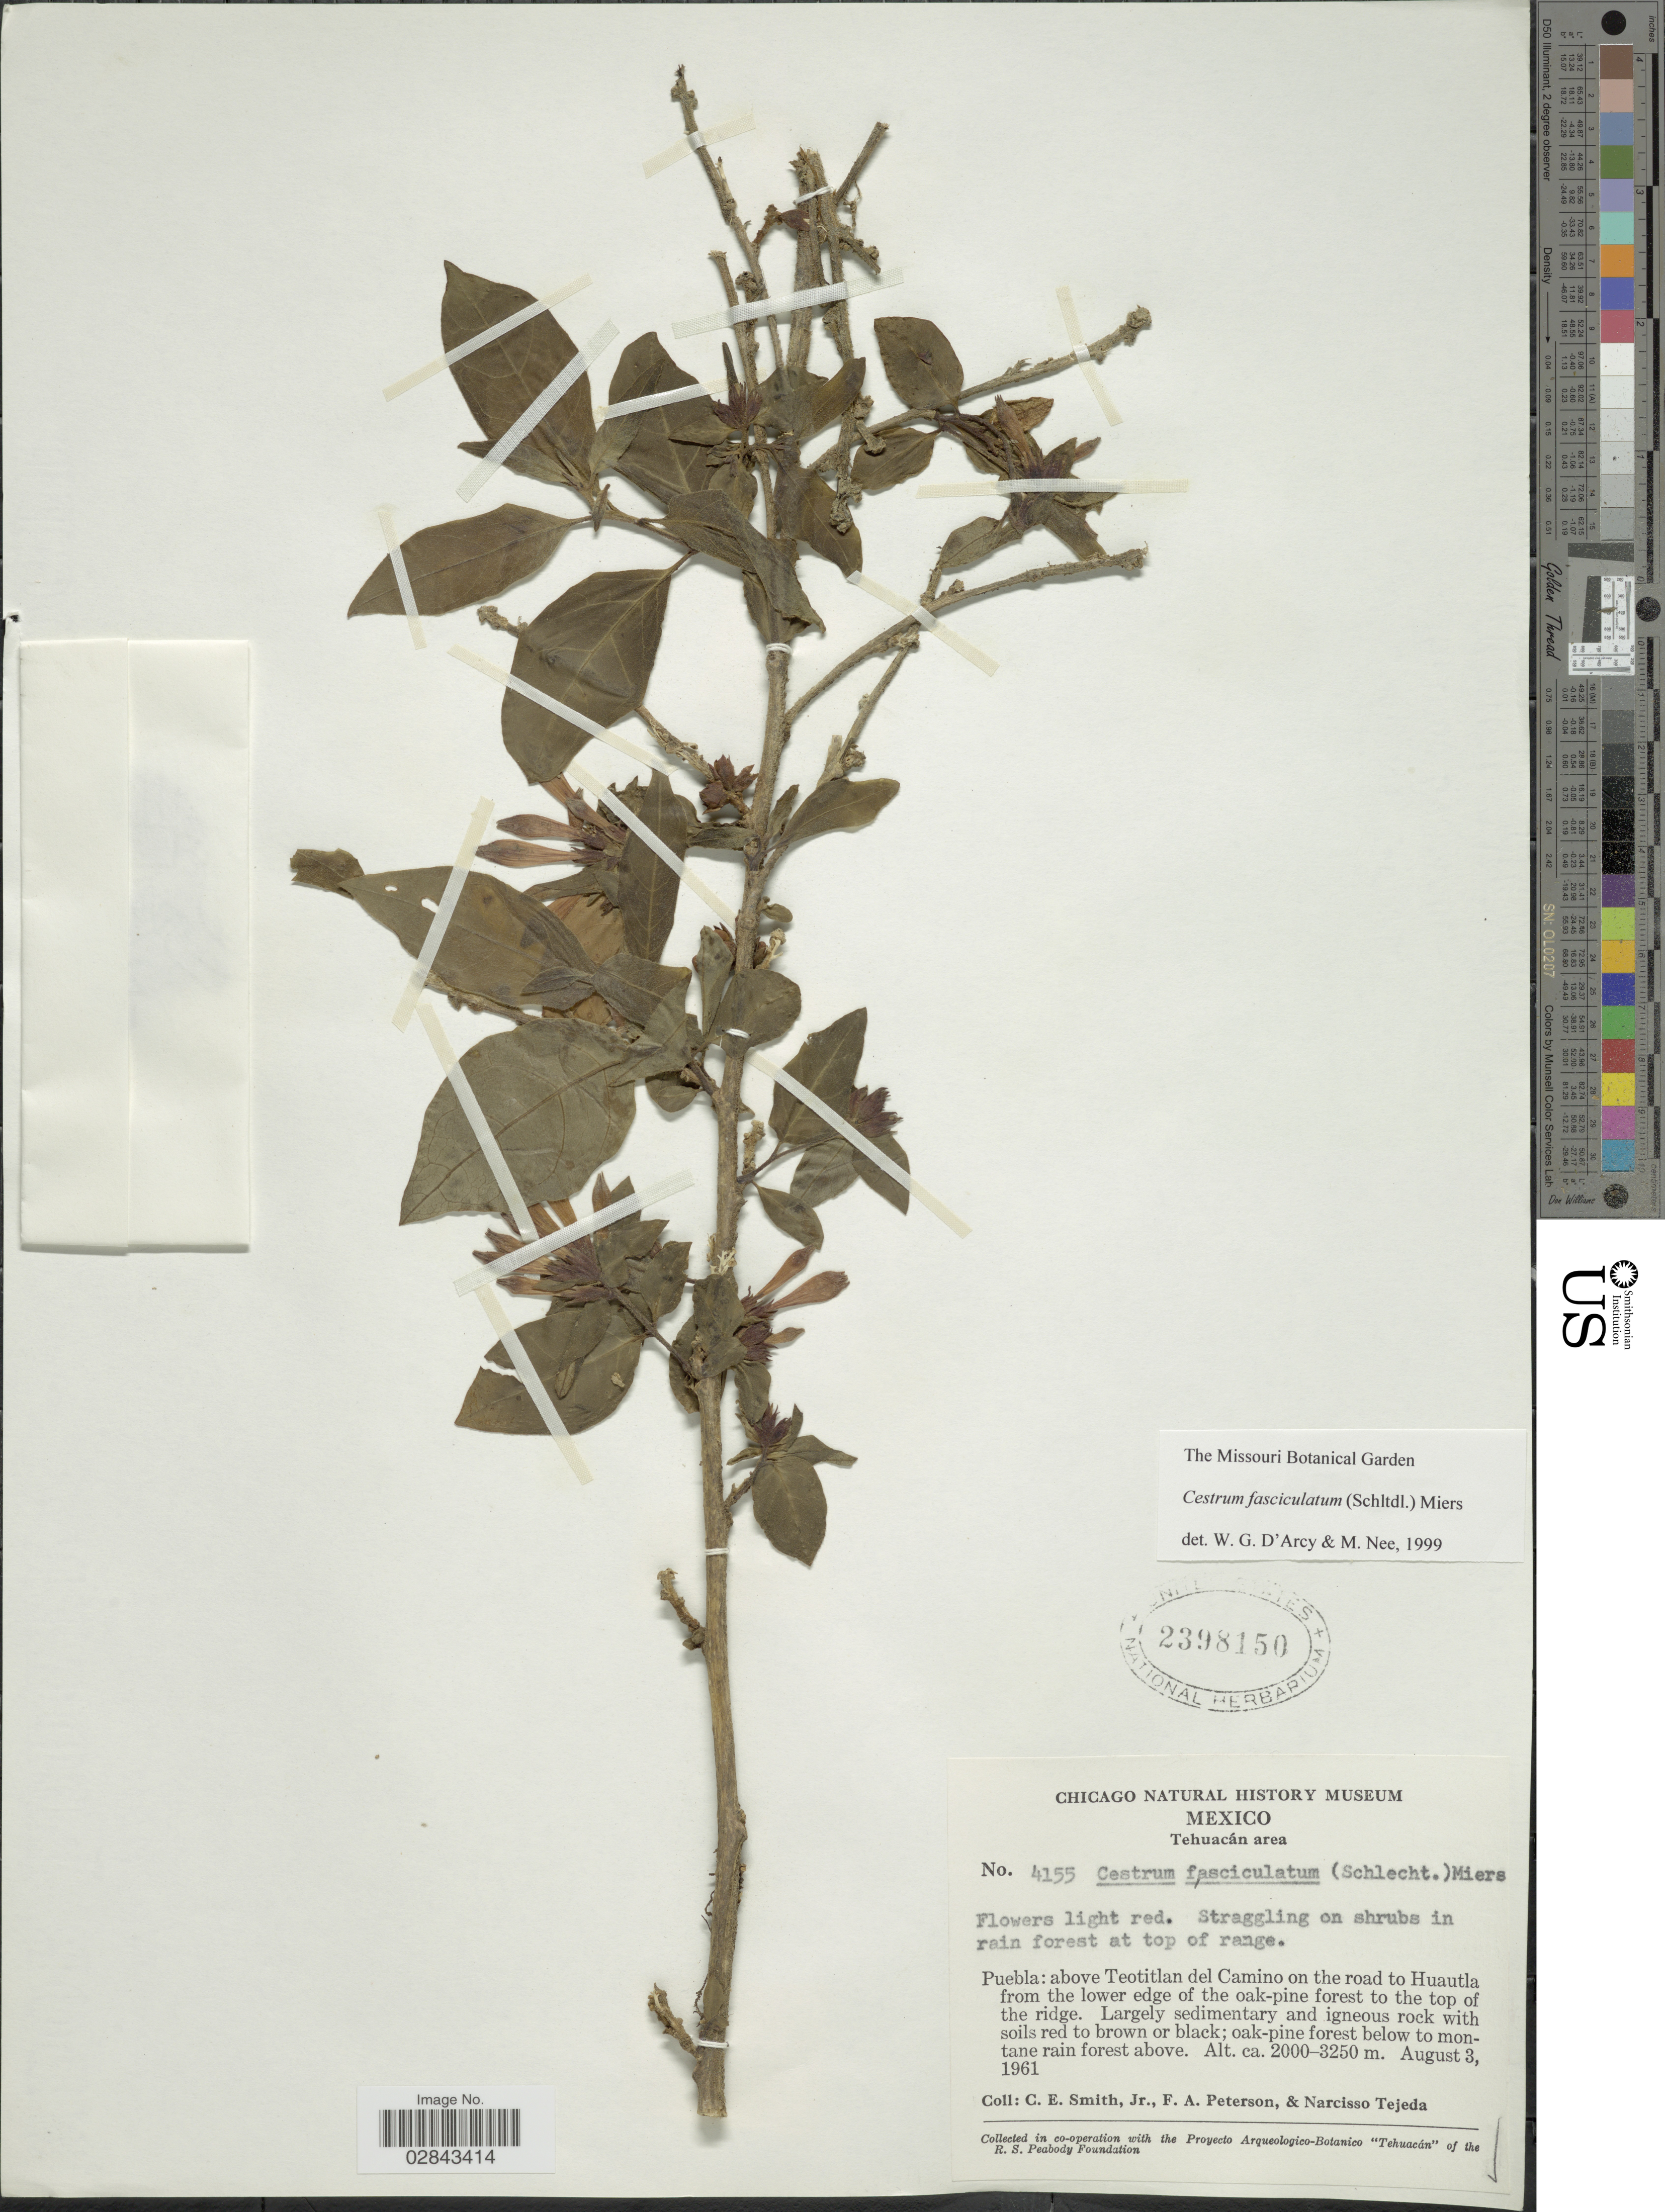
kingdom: Plantae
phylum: Tracheophyta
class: Magnoliopsida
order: Solanales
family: Solanaceae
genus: Cestrum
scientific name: Cestrum fasciculatum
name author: (Schltdl.) Miers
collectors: C. E. Smith Jr., F. A. Peterson & N. Tejeda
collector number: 4155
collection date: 1961-08-03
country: Mexico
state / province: Puebla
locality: Tehuacán area. Above Teotitlan del Camino on the road to Huautla from the lower edge of the oak-pine forest to the top of the ridge.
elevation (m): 2000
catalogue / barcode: US 2398150